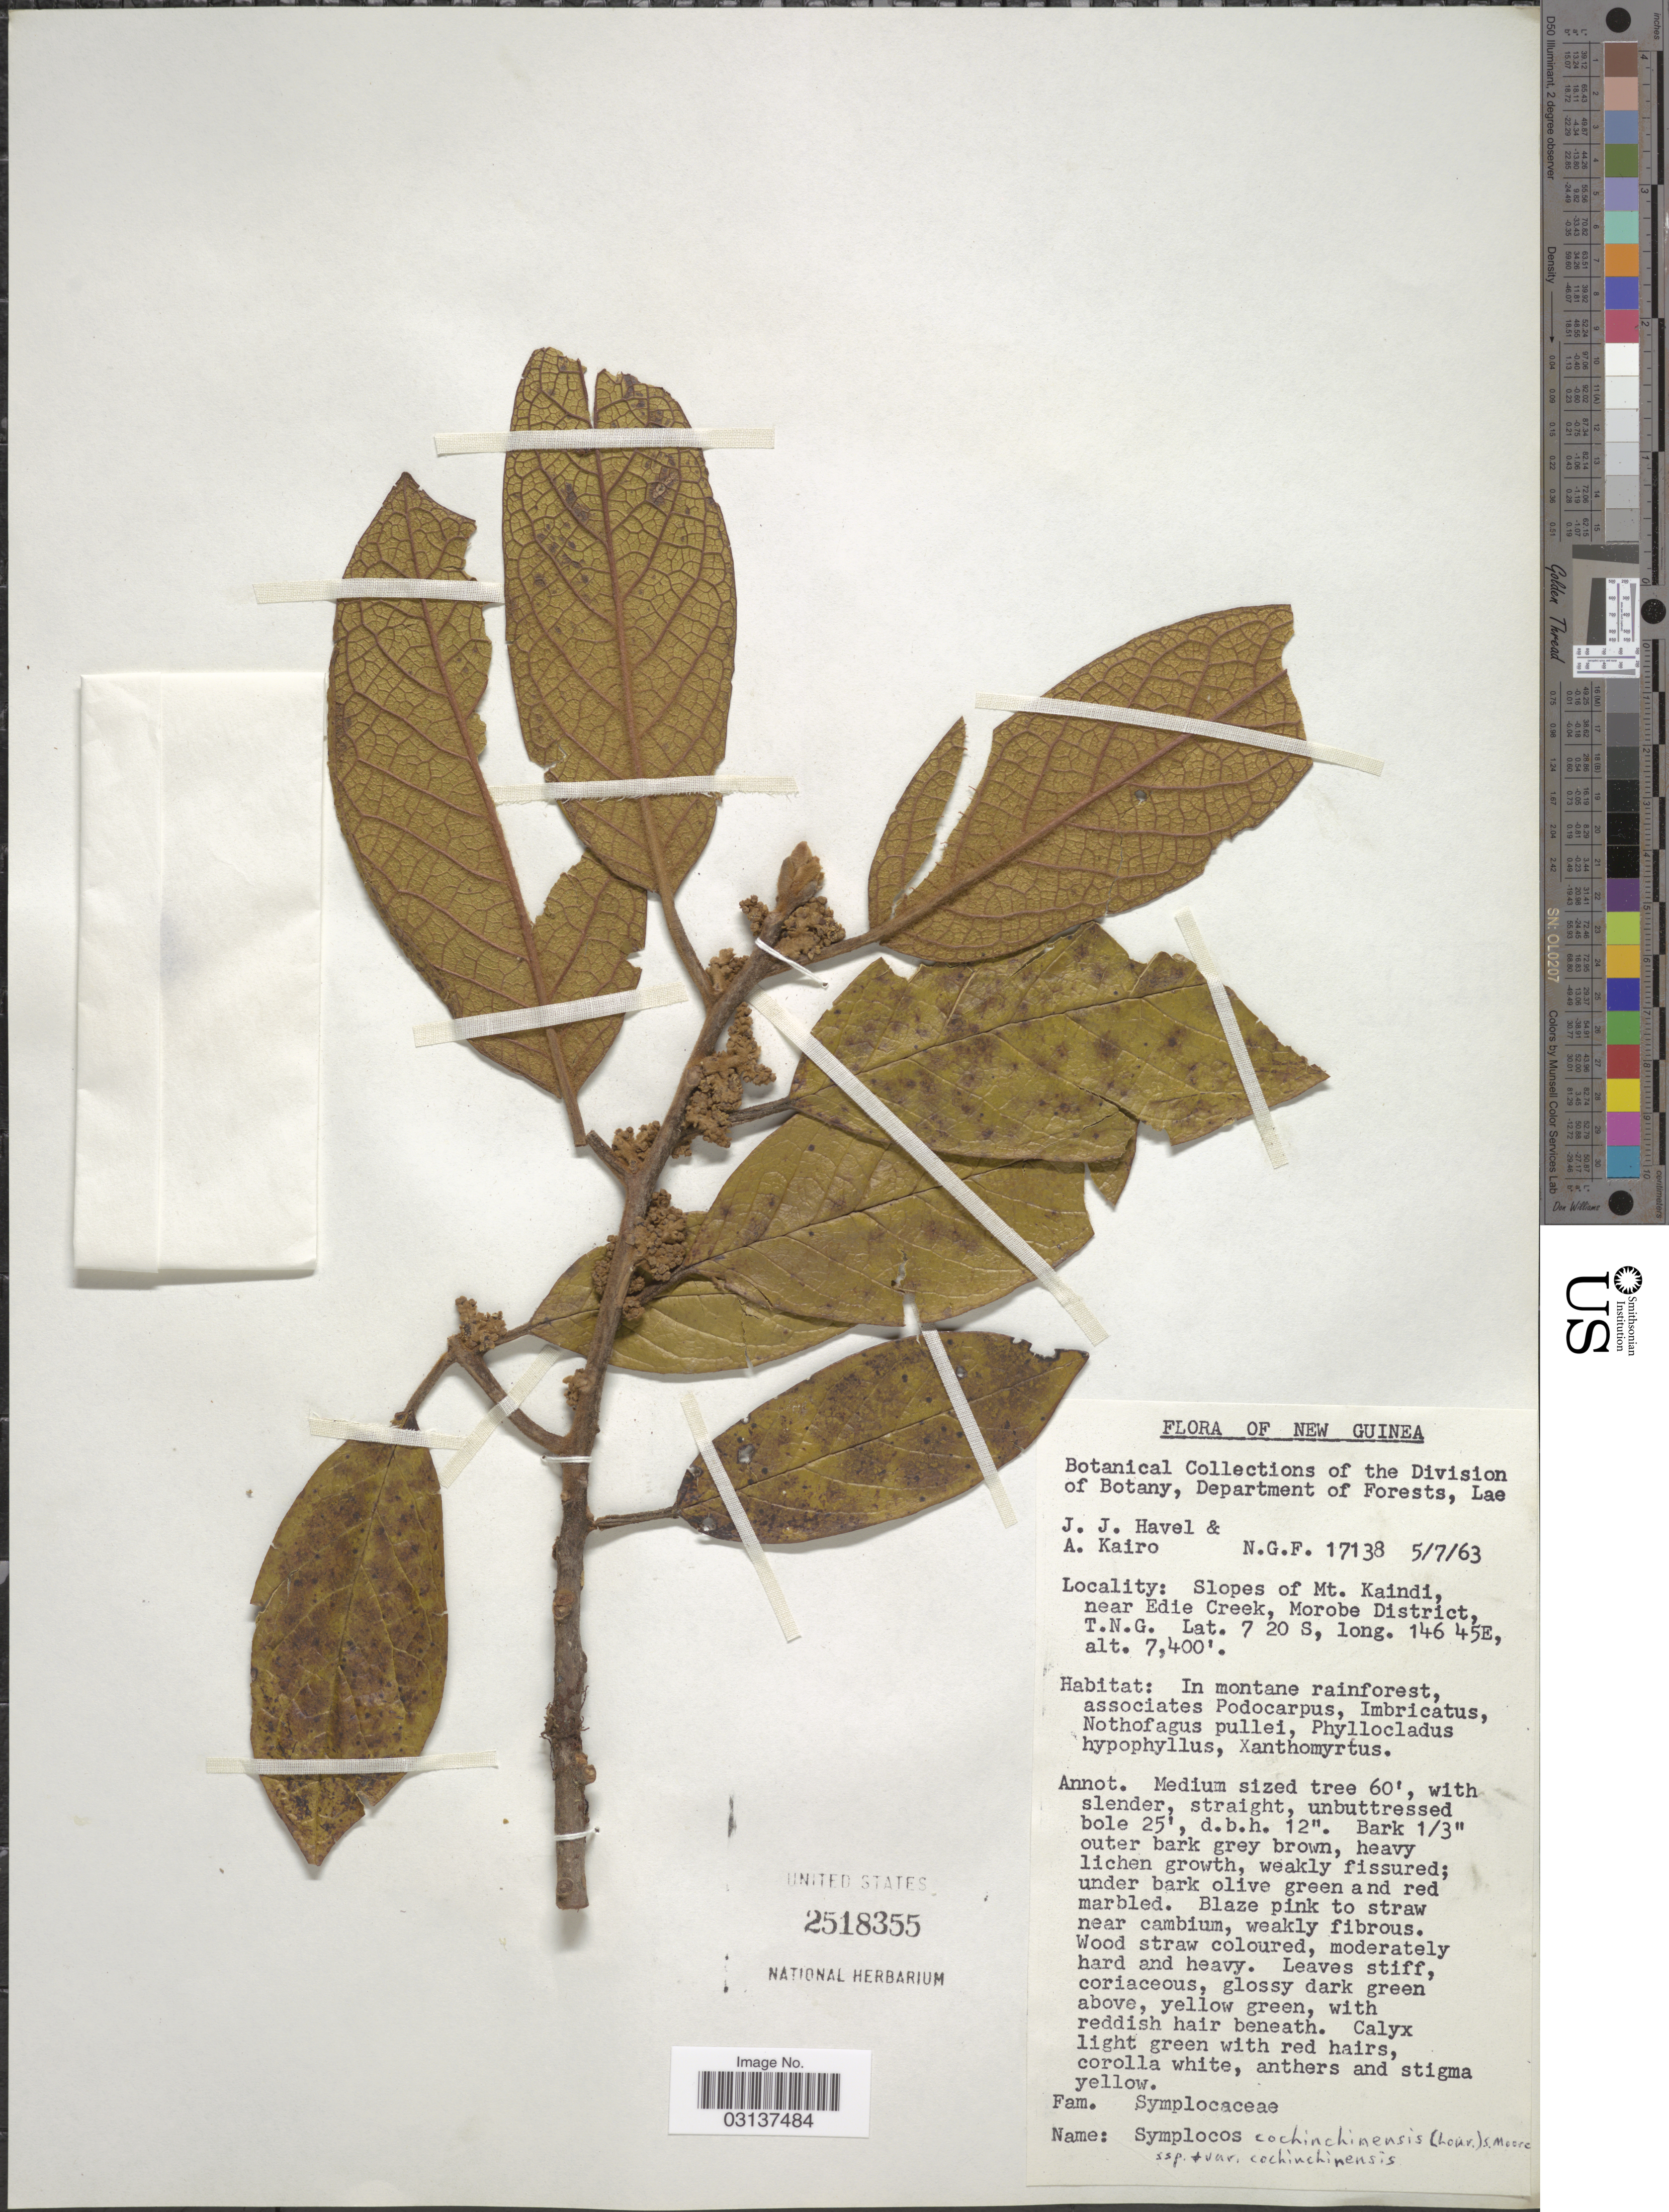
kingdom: Plantae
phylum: Tracheophyta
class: Magnoliopsida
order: Ericales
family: Symplocaceae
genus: Symplocos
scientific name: Symplocos cochinchinensis subsp. cochinchinensis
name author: (Lour.) S. Moore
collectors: J. Havel & A. Kairo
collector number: NGF 17138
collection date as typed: Transcribed d/m/y: 5/7/63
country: Papua New Guinea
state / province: Morobe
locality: New Guinea, Slopes of Mt. Kaindi, near Edie Creek, Morobe District, T.N.G.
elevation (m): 2256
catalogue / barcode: US 2518355